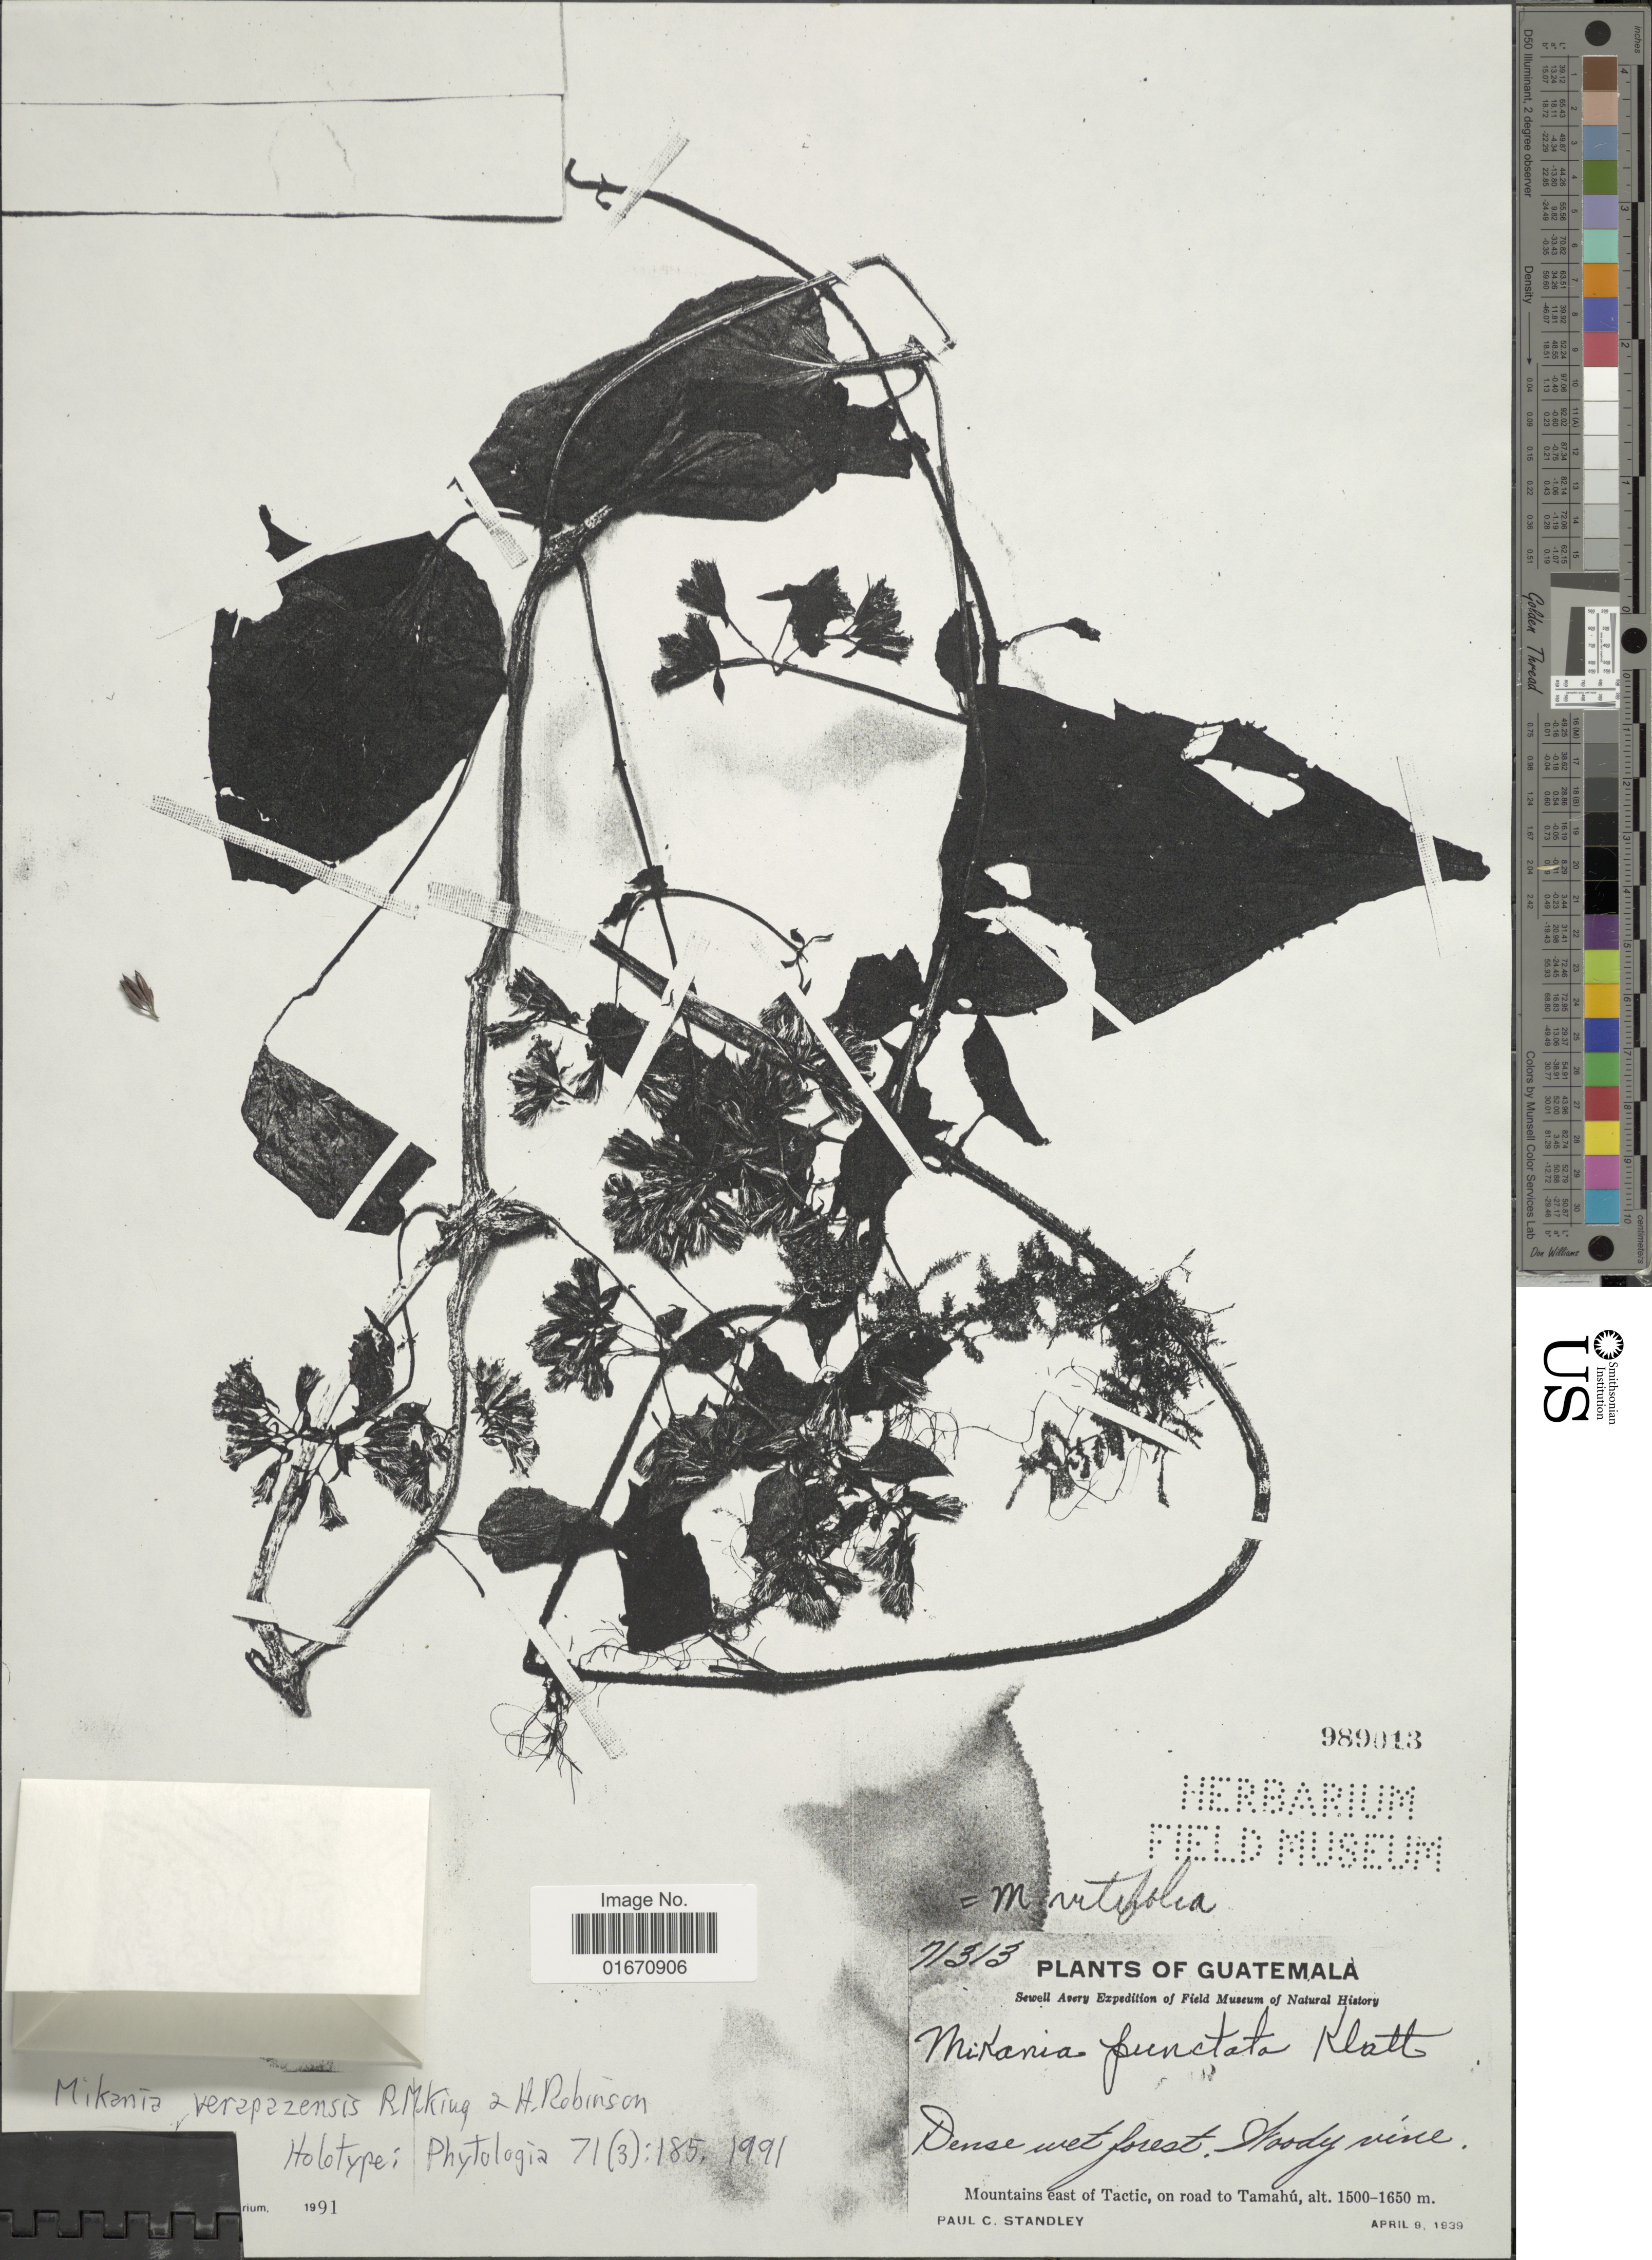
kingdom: Plantae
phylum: Tracheophyta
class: Magnoliopsida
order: Asterales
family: Asteraceae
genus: Mikania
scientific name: Mikania verapazensis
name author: R.M. King & H. Rob.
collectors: P. C. Standley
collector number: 71313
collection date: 1939-04-08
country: Guatemala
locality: Mountains east of Tactic, on road to Tamahu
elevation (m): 1500